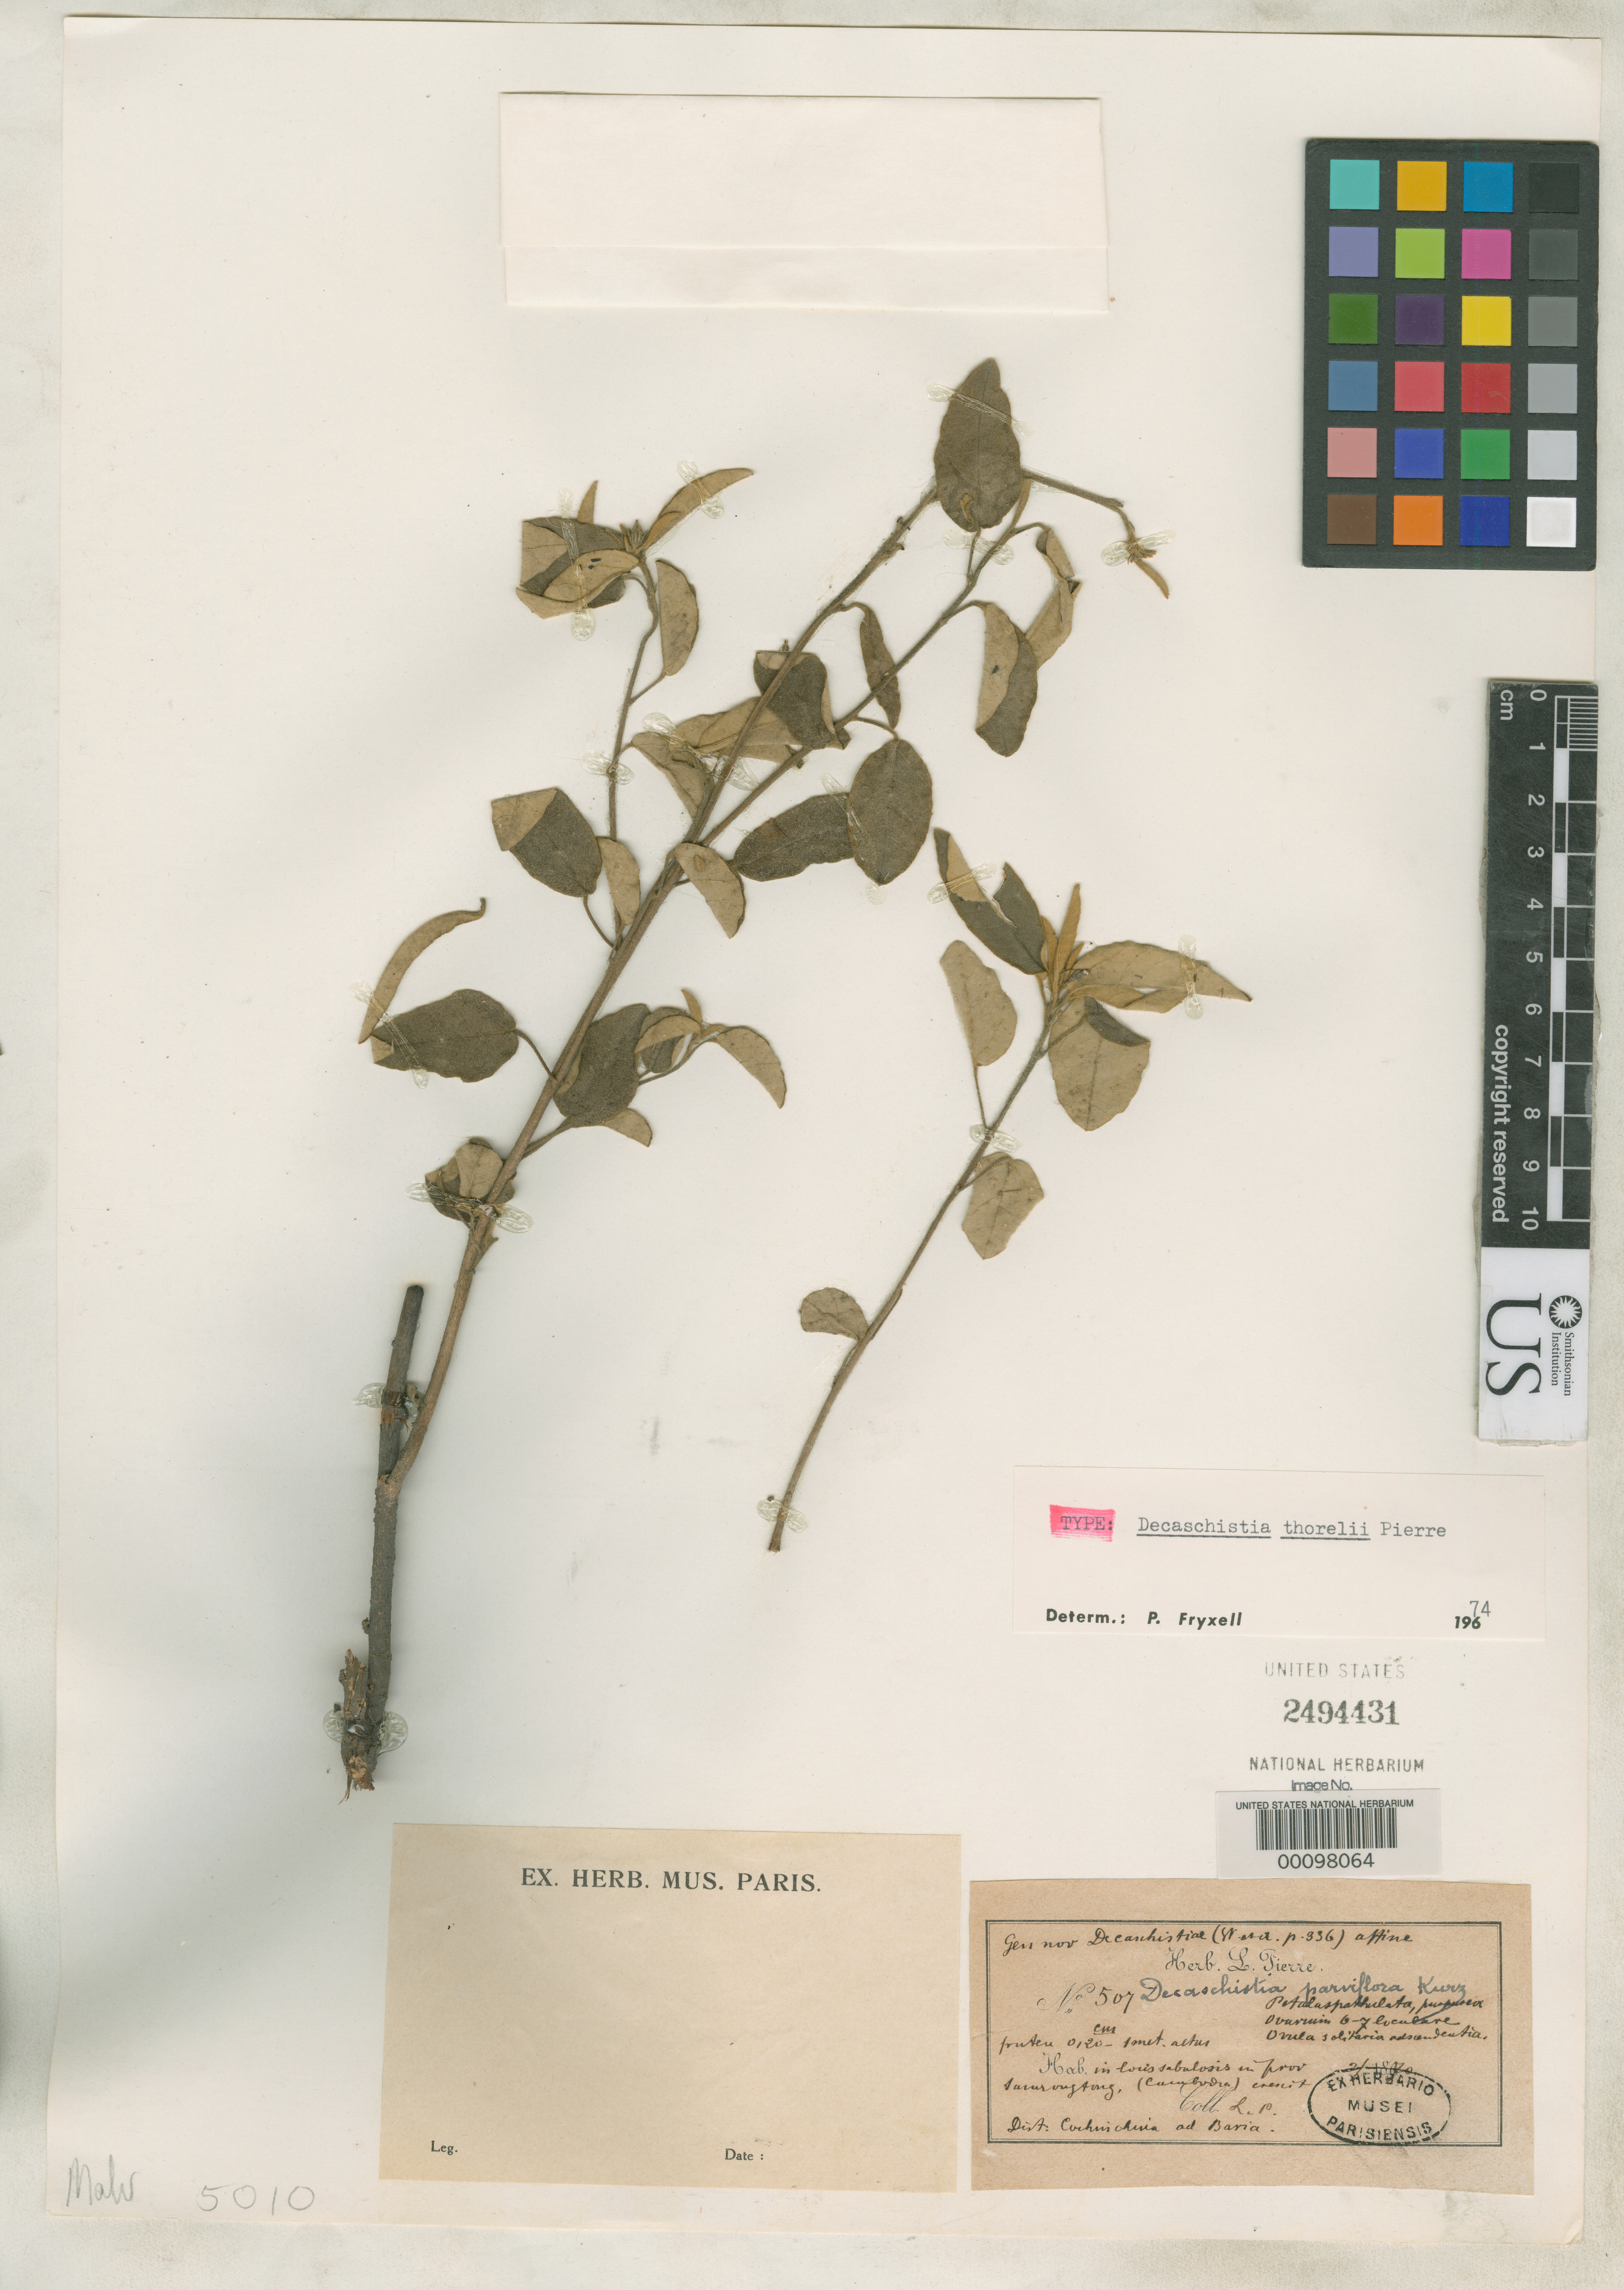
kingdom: Plantae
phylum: Tracheophyta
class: Magnoliopsida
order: Malvales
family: Malvaceae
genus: Decaschistia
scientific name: Decaschistia thorelii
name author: Pierre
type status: Type Collection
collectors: J. Pierre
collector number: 507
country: Cambodia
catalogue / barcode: US 2494431